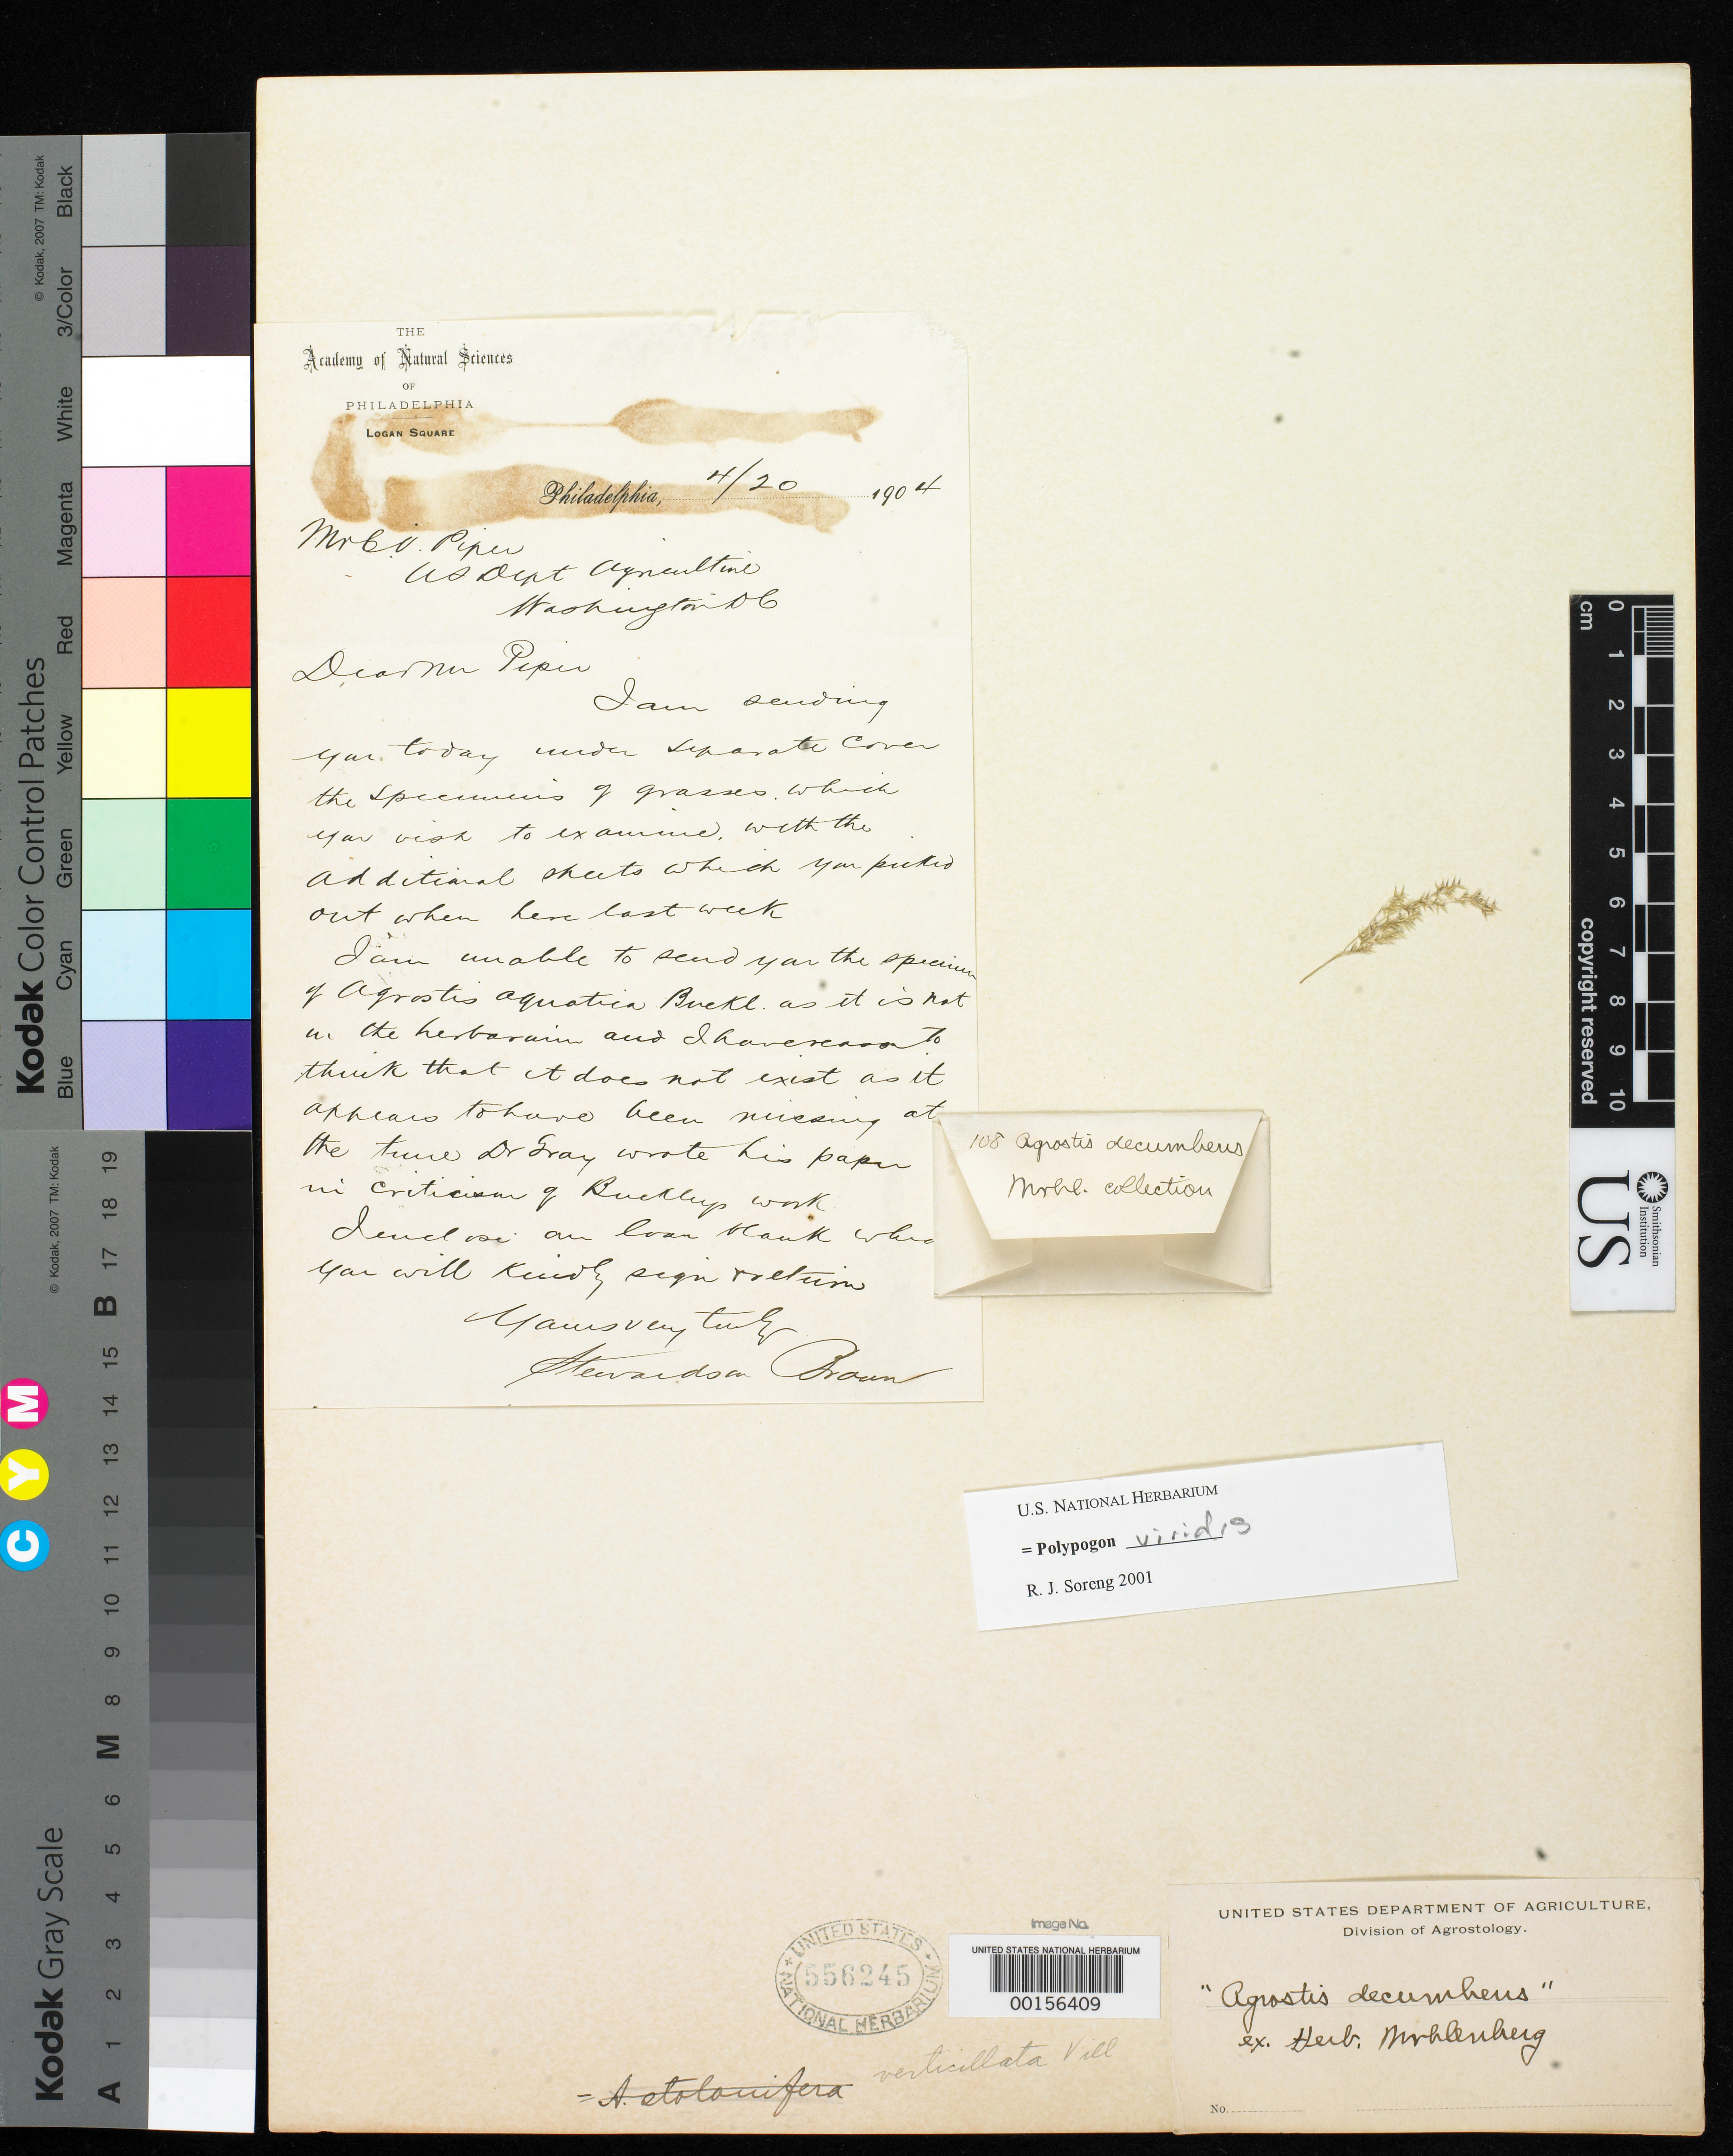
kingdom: Plantae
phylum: Tracheophyta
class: Liliopsida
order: Poales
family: Poaceae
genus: Agrostis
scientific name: Agrostis decumbens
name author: Gaudin ex Muhl.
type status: Type Fragment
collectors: ex herb. Muhlenberg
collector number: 108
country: United States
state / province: Pennsylvania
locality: N. Ebor.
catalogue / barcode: US 556245